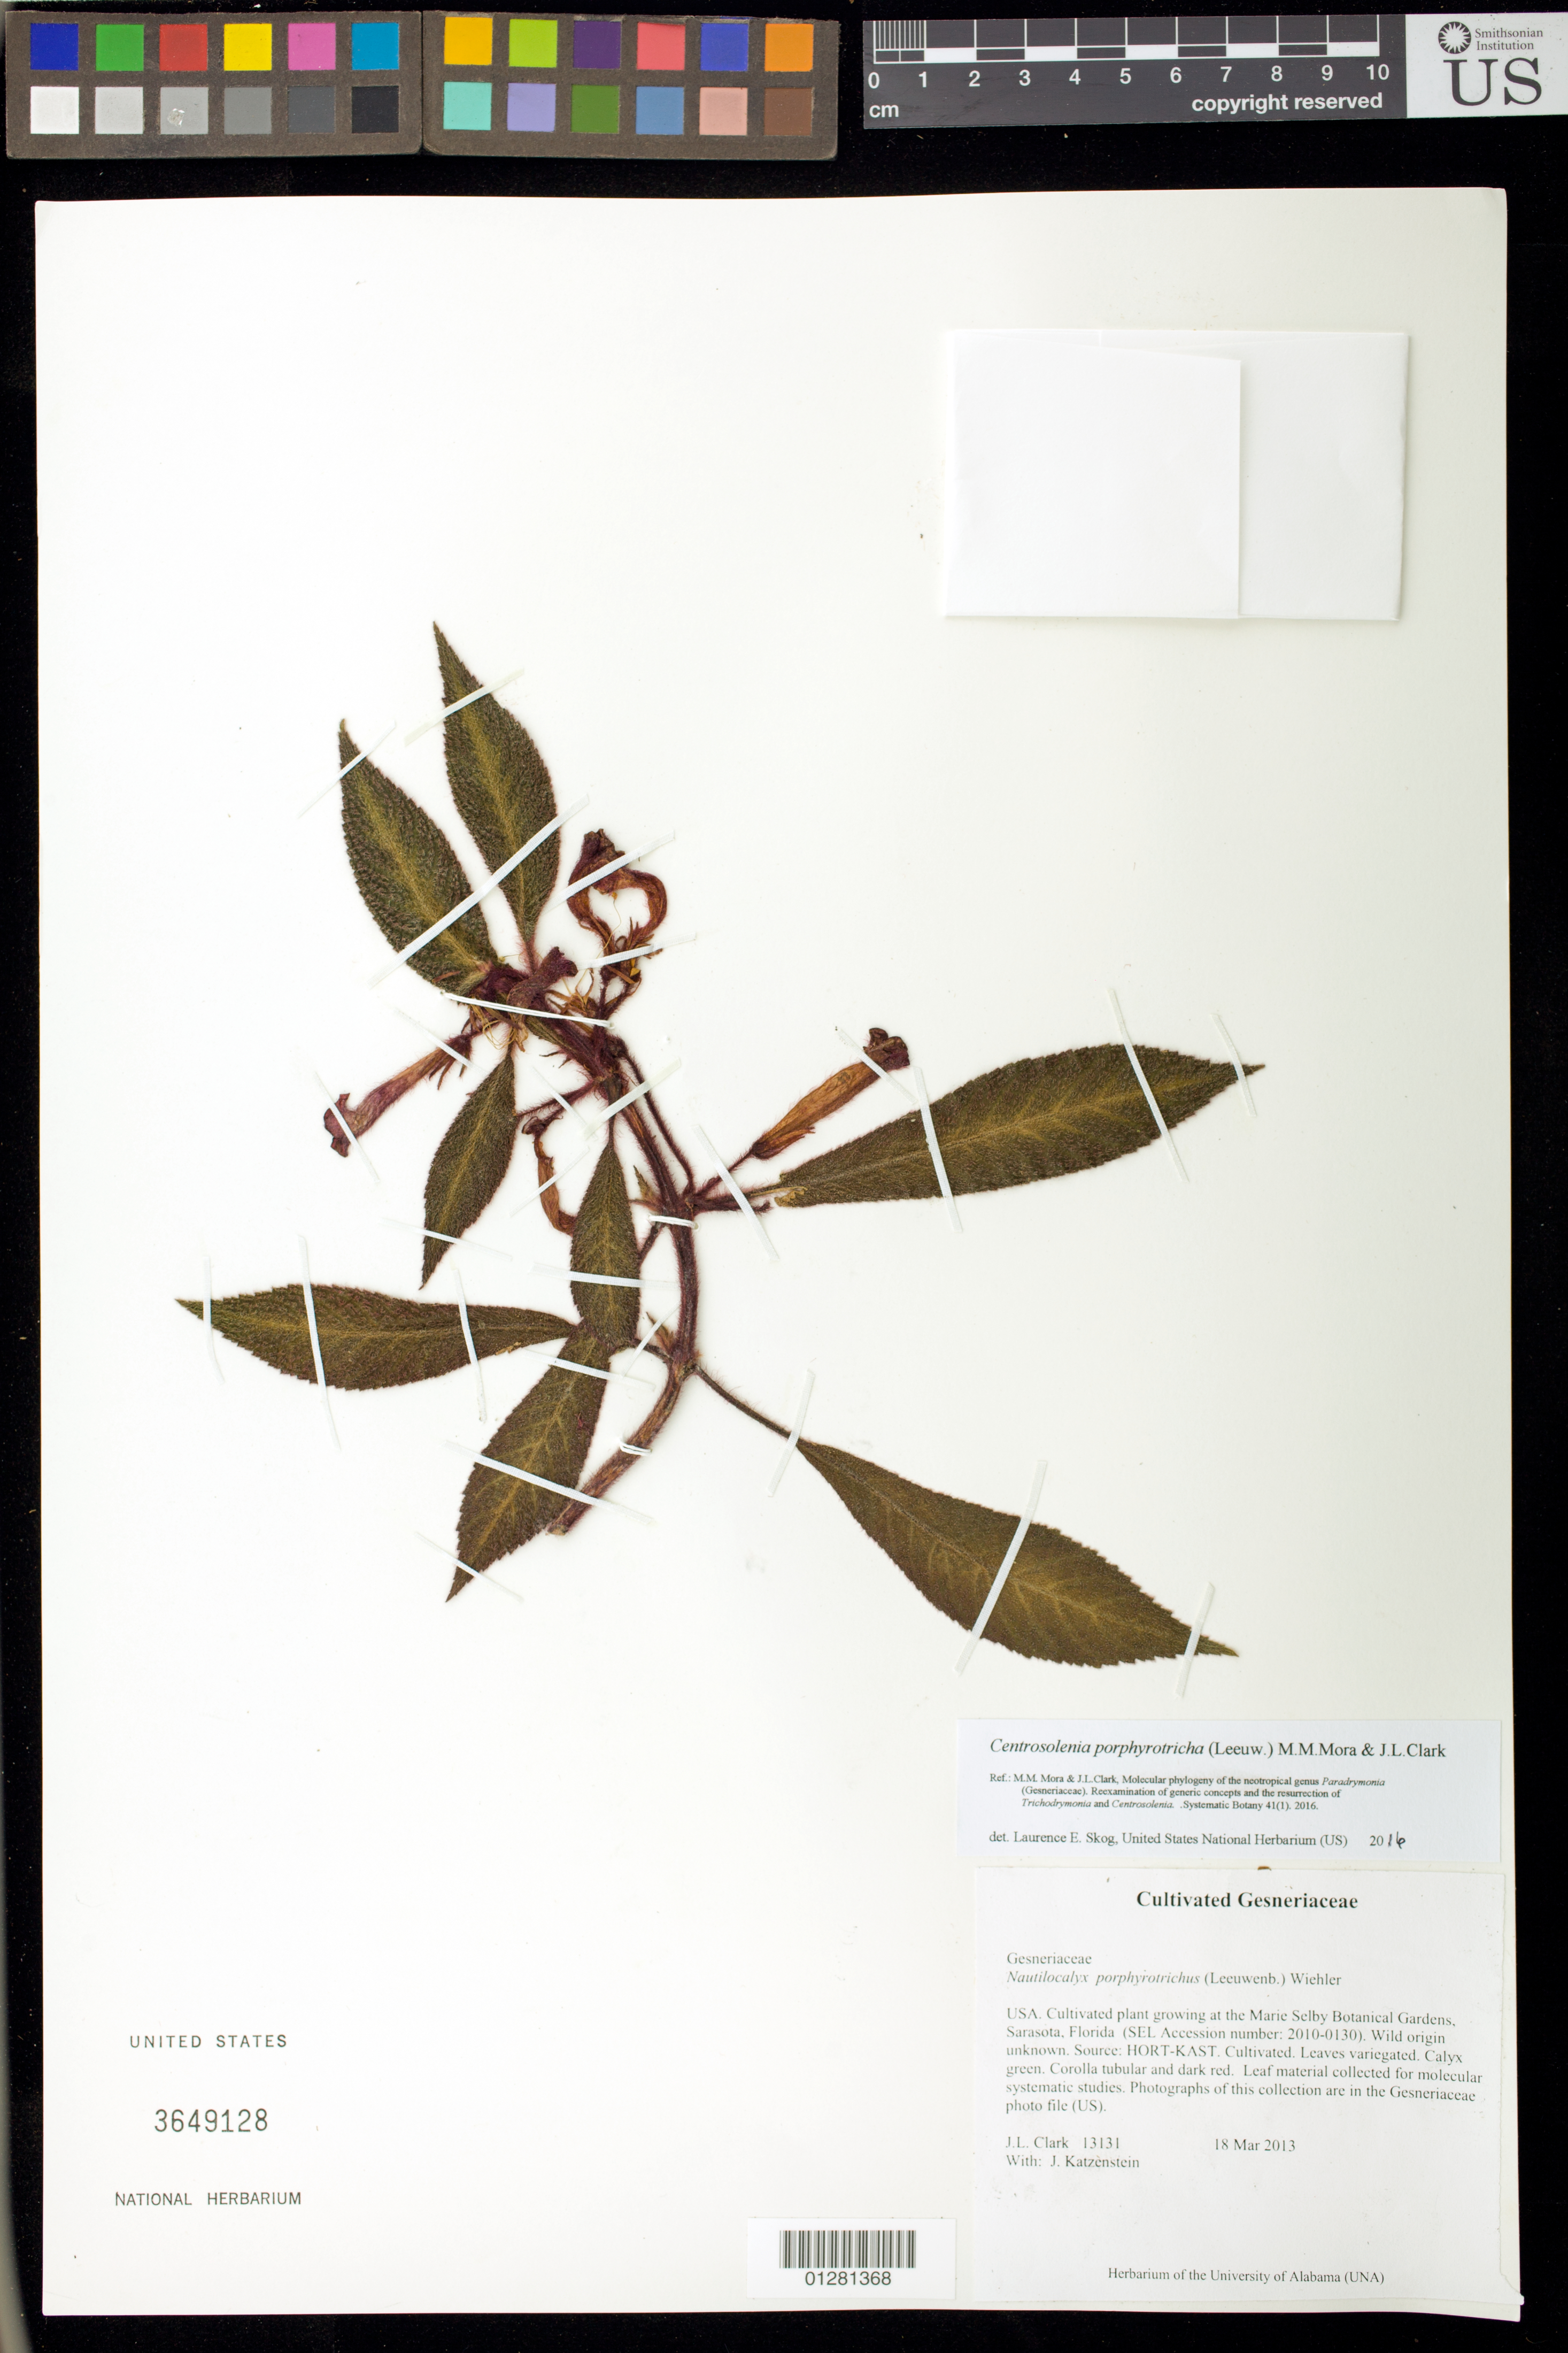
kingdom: Plantae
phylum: Tracheophyta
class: Magnoliopsida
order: Lamiales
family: Gesneriaceae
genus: Centrosolenia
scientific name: Centrosolenia porphyrotricha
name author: (Leeuw.) M.M. Mora & J.L. Clark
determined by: Skog, Laurence E.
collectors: J. L. Clark & J. Katzenstein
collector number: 13131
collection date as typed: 18 Mar 2013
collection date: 2013-03-18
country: United States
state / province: Florida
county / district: Sarasota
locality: Sarasota. Marie Selby Botanical Gardens.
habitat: Cultivated.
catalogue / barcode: US 3649128